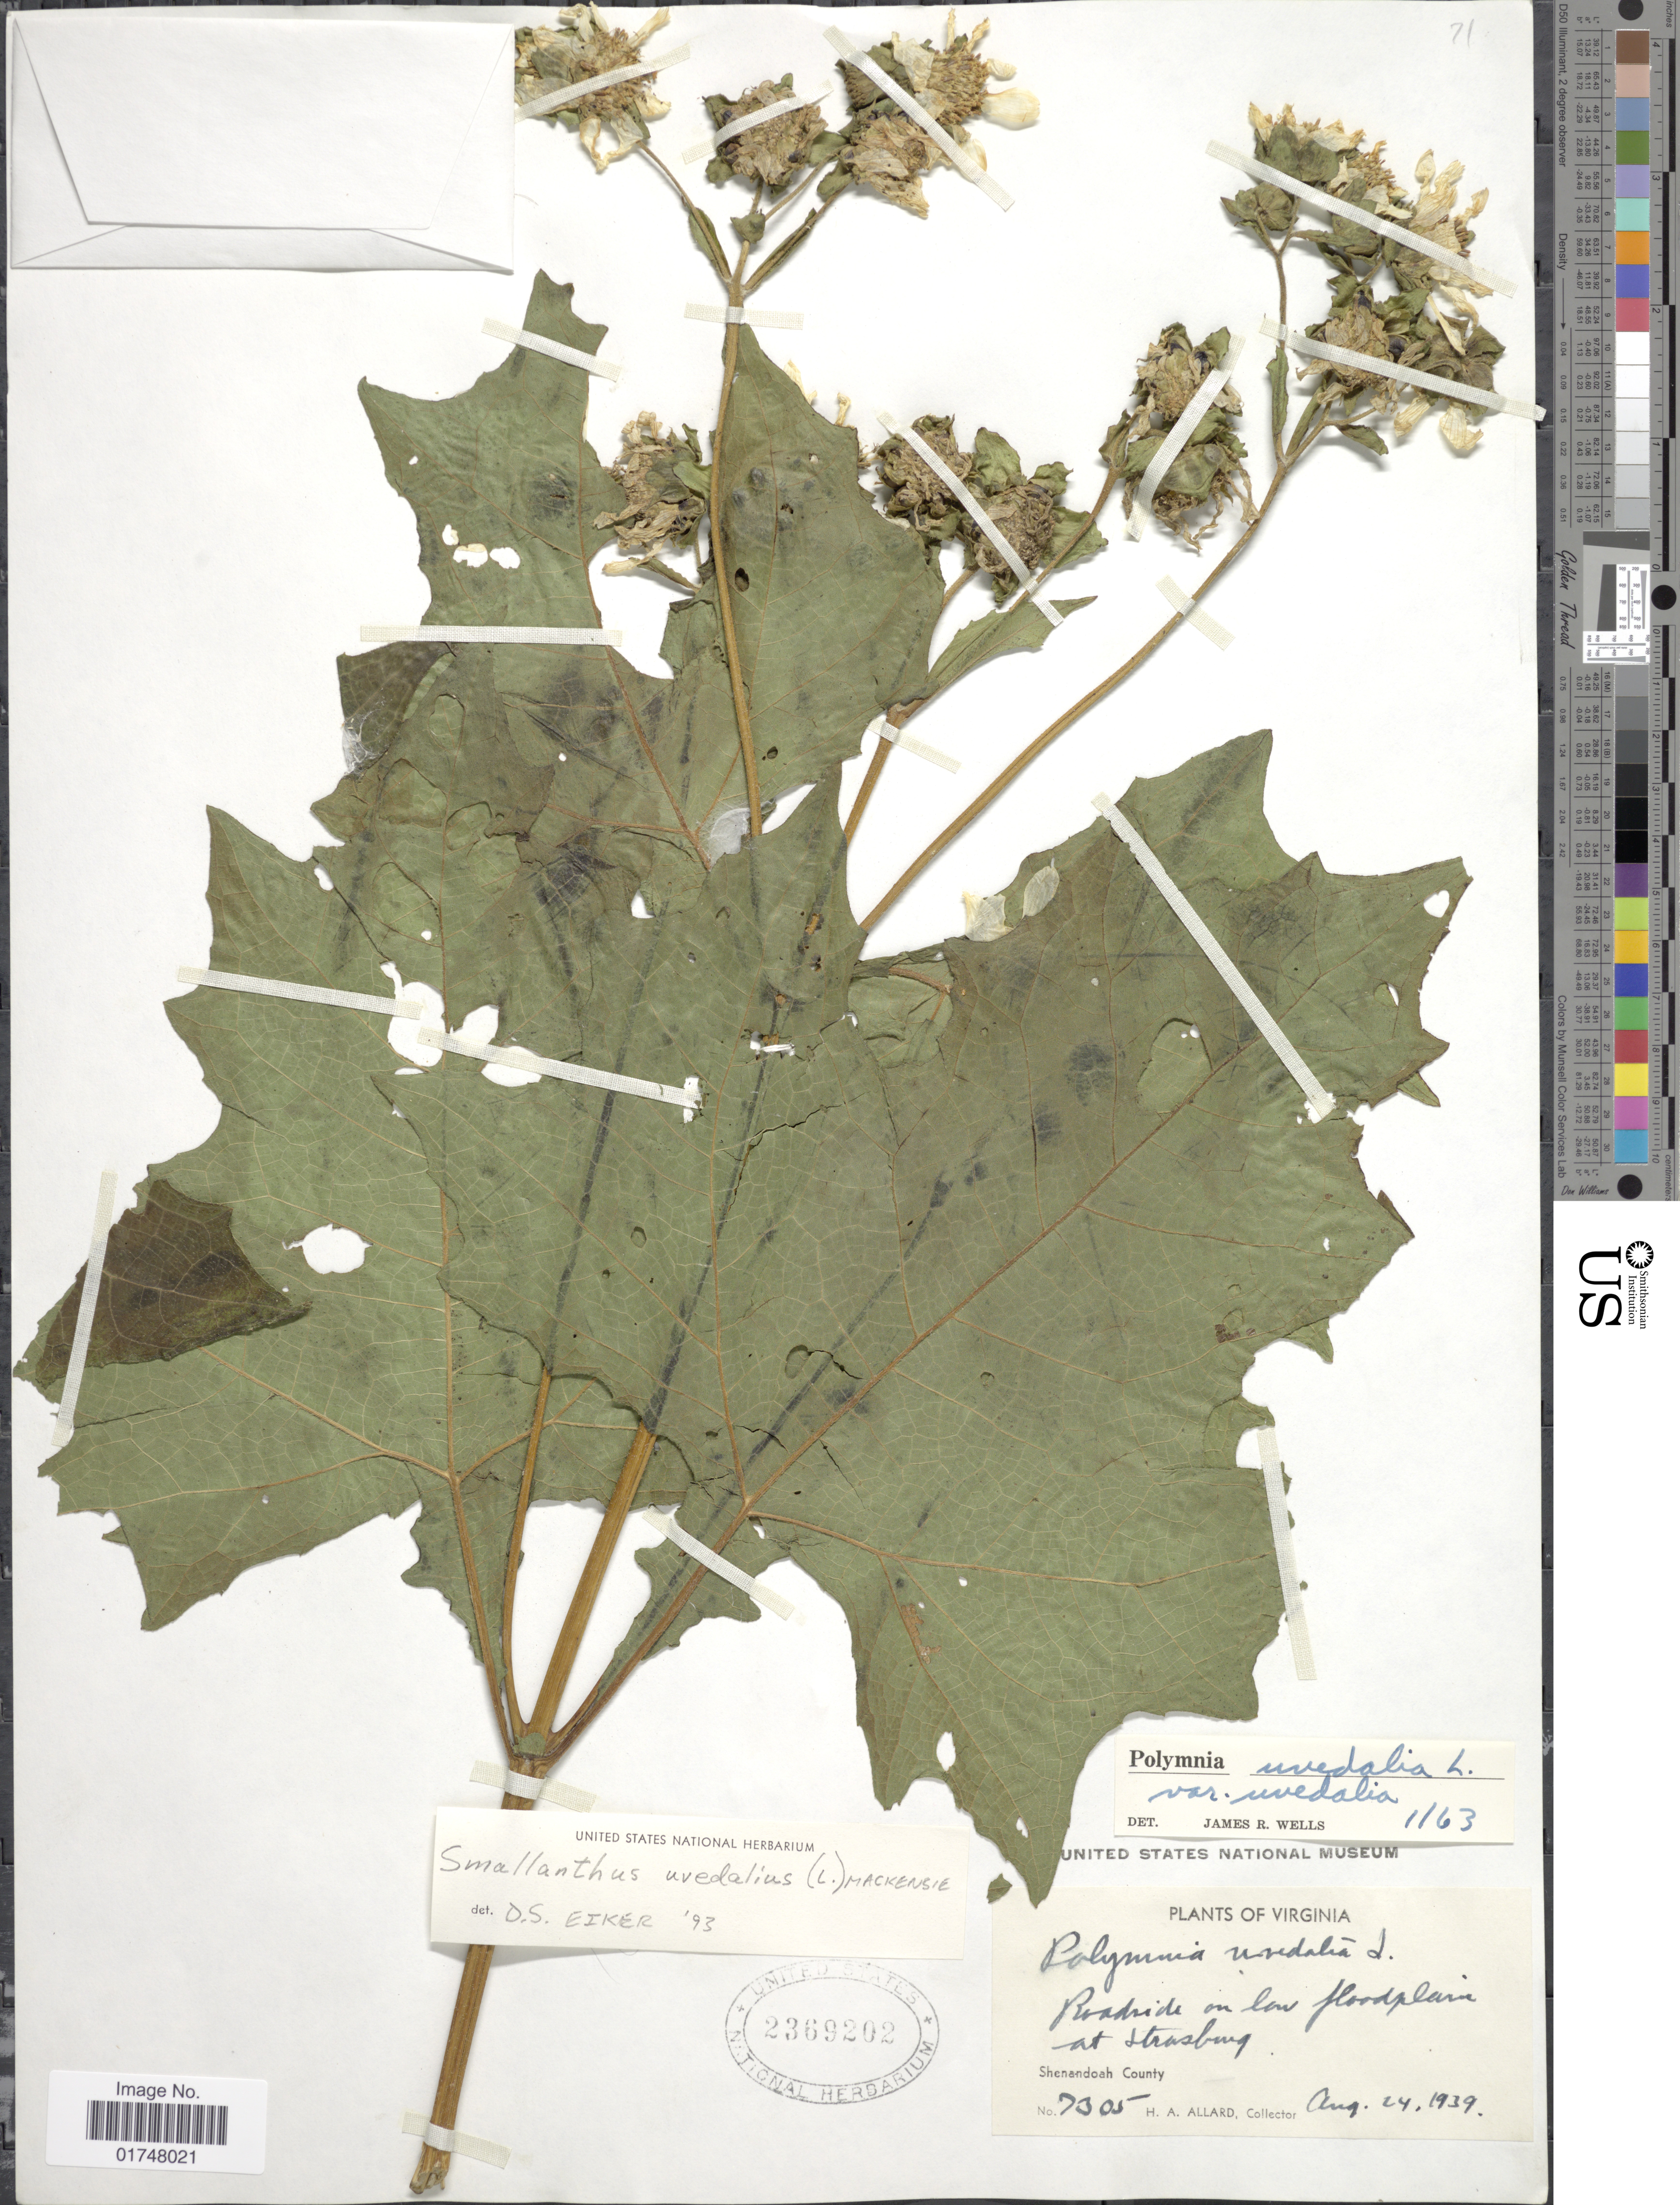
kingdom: Plantae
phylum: Tracheophyta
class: Magnoliopsida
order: Asterales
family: Asteraceae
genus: Smallanthus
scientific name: Smallanthus uvedalia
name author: (L.) Mack. ex Mack.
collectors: H. A. Allard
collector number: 7305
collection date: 1939-08-24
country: United States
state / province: Virginia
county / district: Shenandoah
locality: Roadside on low floodplain at Strausburg, Shenandoah County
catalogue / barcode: US 2369202